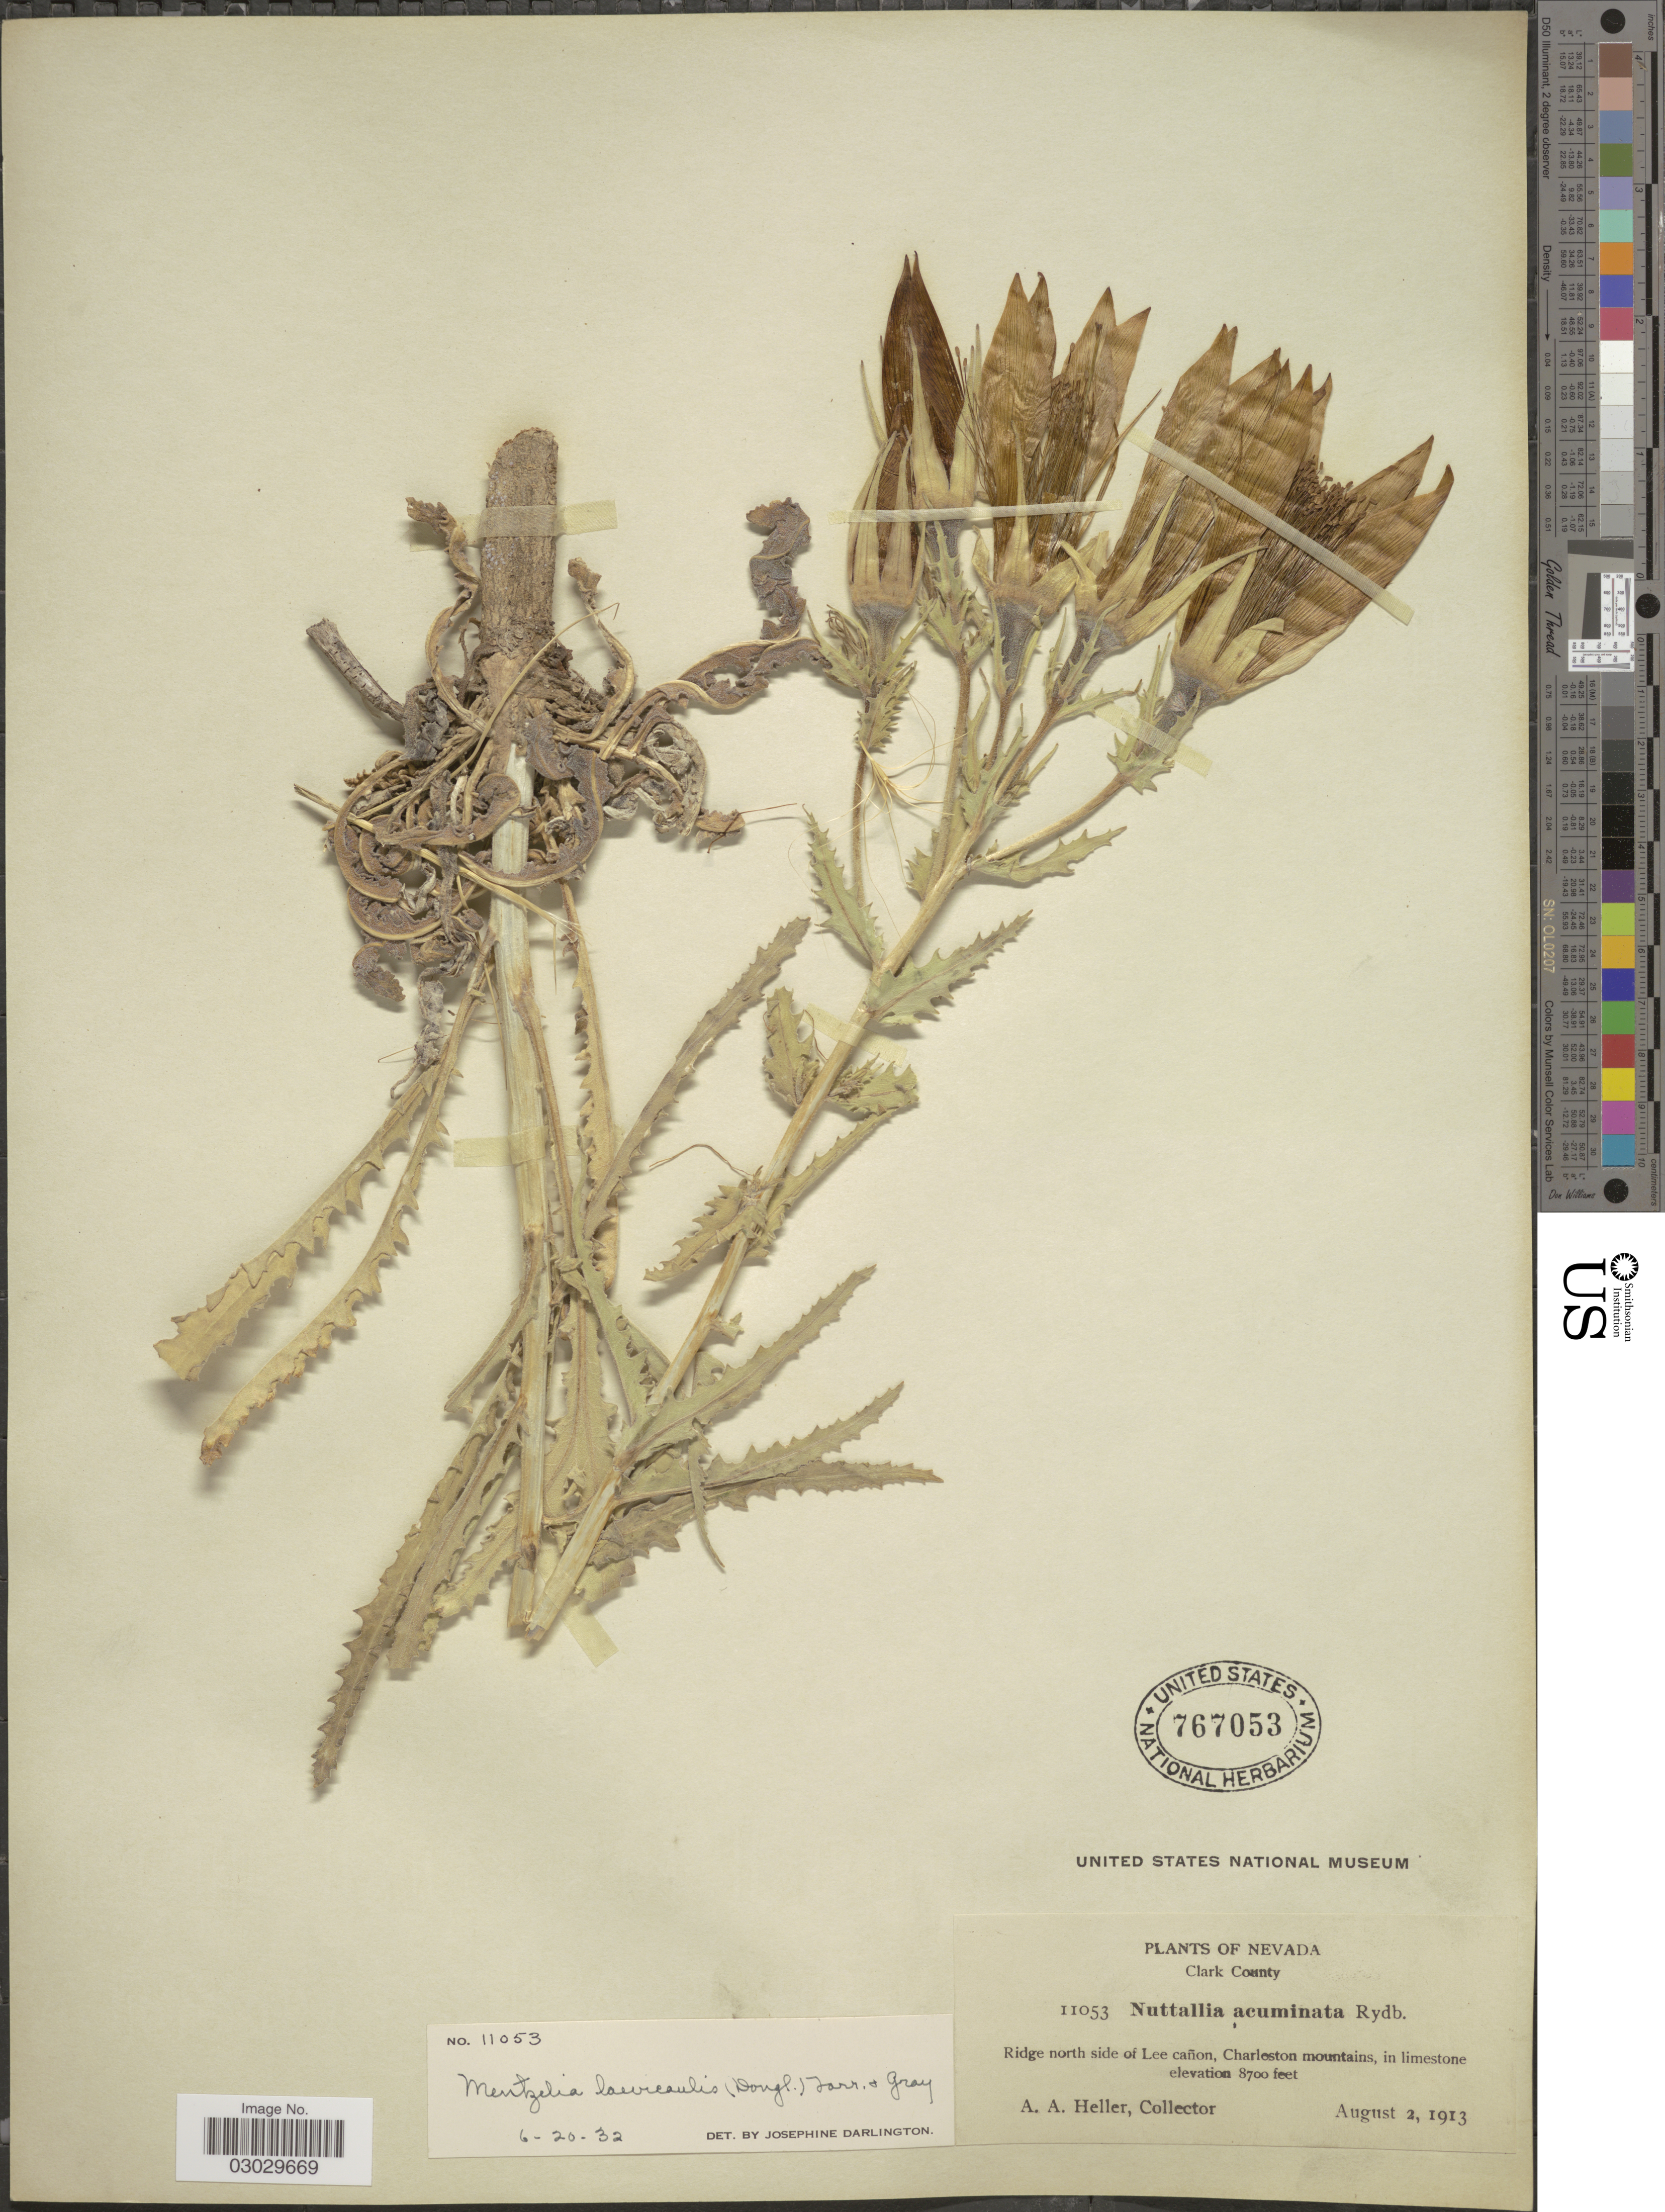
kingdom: Plantae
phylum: Tracheophyta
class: Magnoliopsida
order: Cornales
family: Loasaceae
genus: Mentzelia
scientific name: Mentzelia laevicaulis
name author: (Douglas ex Hook.) Torr. & A. Gray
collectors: A. A. Heller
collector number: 11053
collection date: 1913-08-02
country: United States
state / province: Nevada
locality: Clark County. Ridge north side of Lee cañon, Charleston mountains.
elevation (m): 2652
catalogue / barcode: US 767053